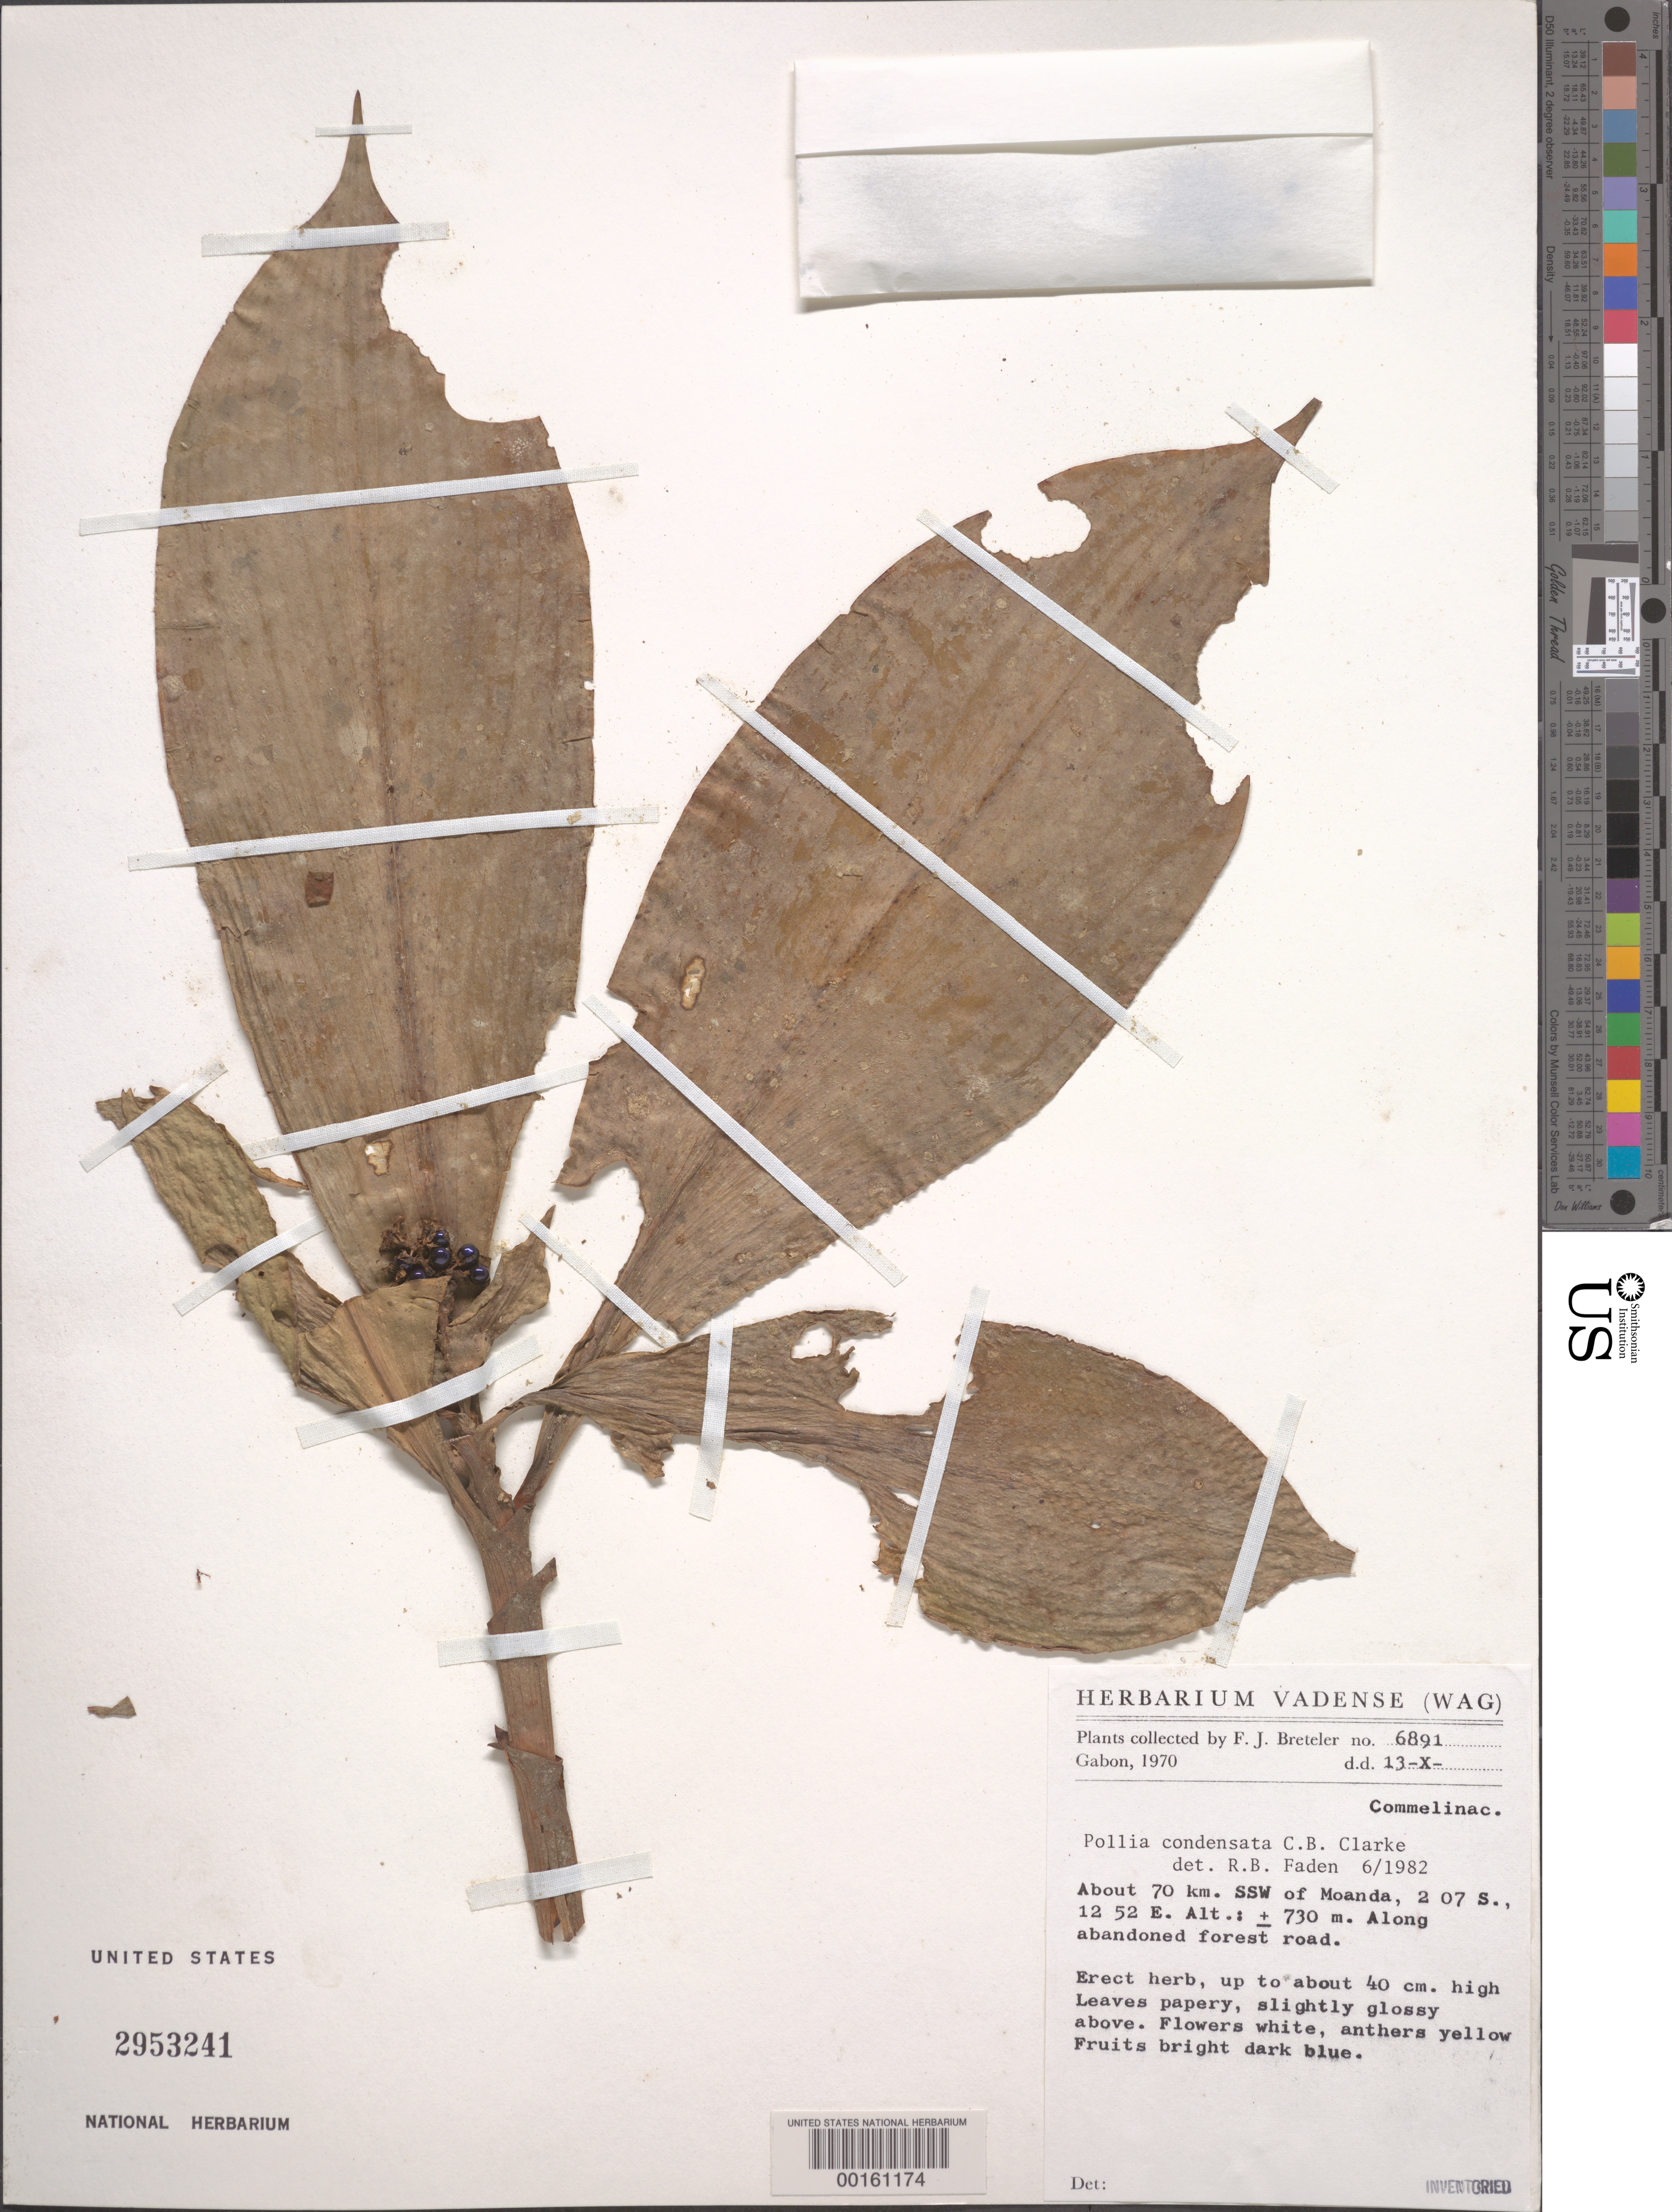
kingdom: Plantae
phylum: Tracheophyta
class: Liliopsida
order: Commelinales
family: Commelinaceae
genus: Pollia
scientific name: Pollia condensata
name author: C.B. Clarke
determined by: Faden, Robert B., (US), Smithsonian Institution - National Museum of Natural History (UNITED STATES)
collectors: F. J. Breteler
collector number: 6891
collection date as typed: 13 Oct 1970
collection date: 1970-10-13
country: Gabon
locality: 70 km SSW of Moanda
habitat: Along abandoned forest road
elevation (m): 730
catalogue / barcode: US 2953241